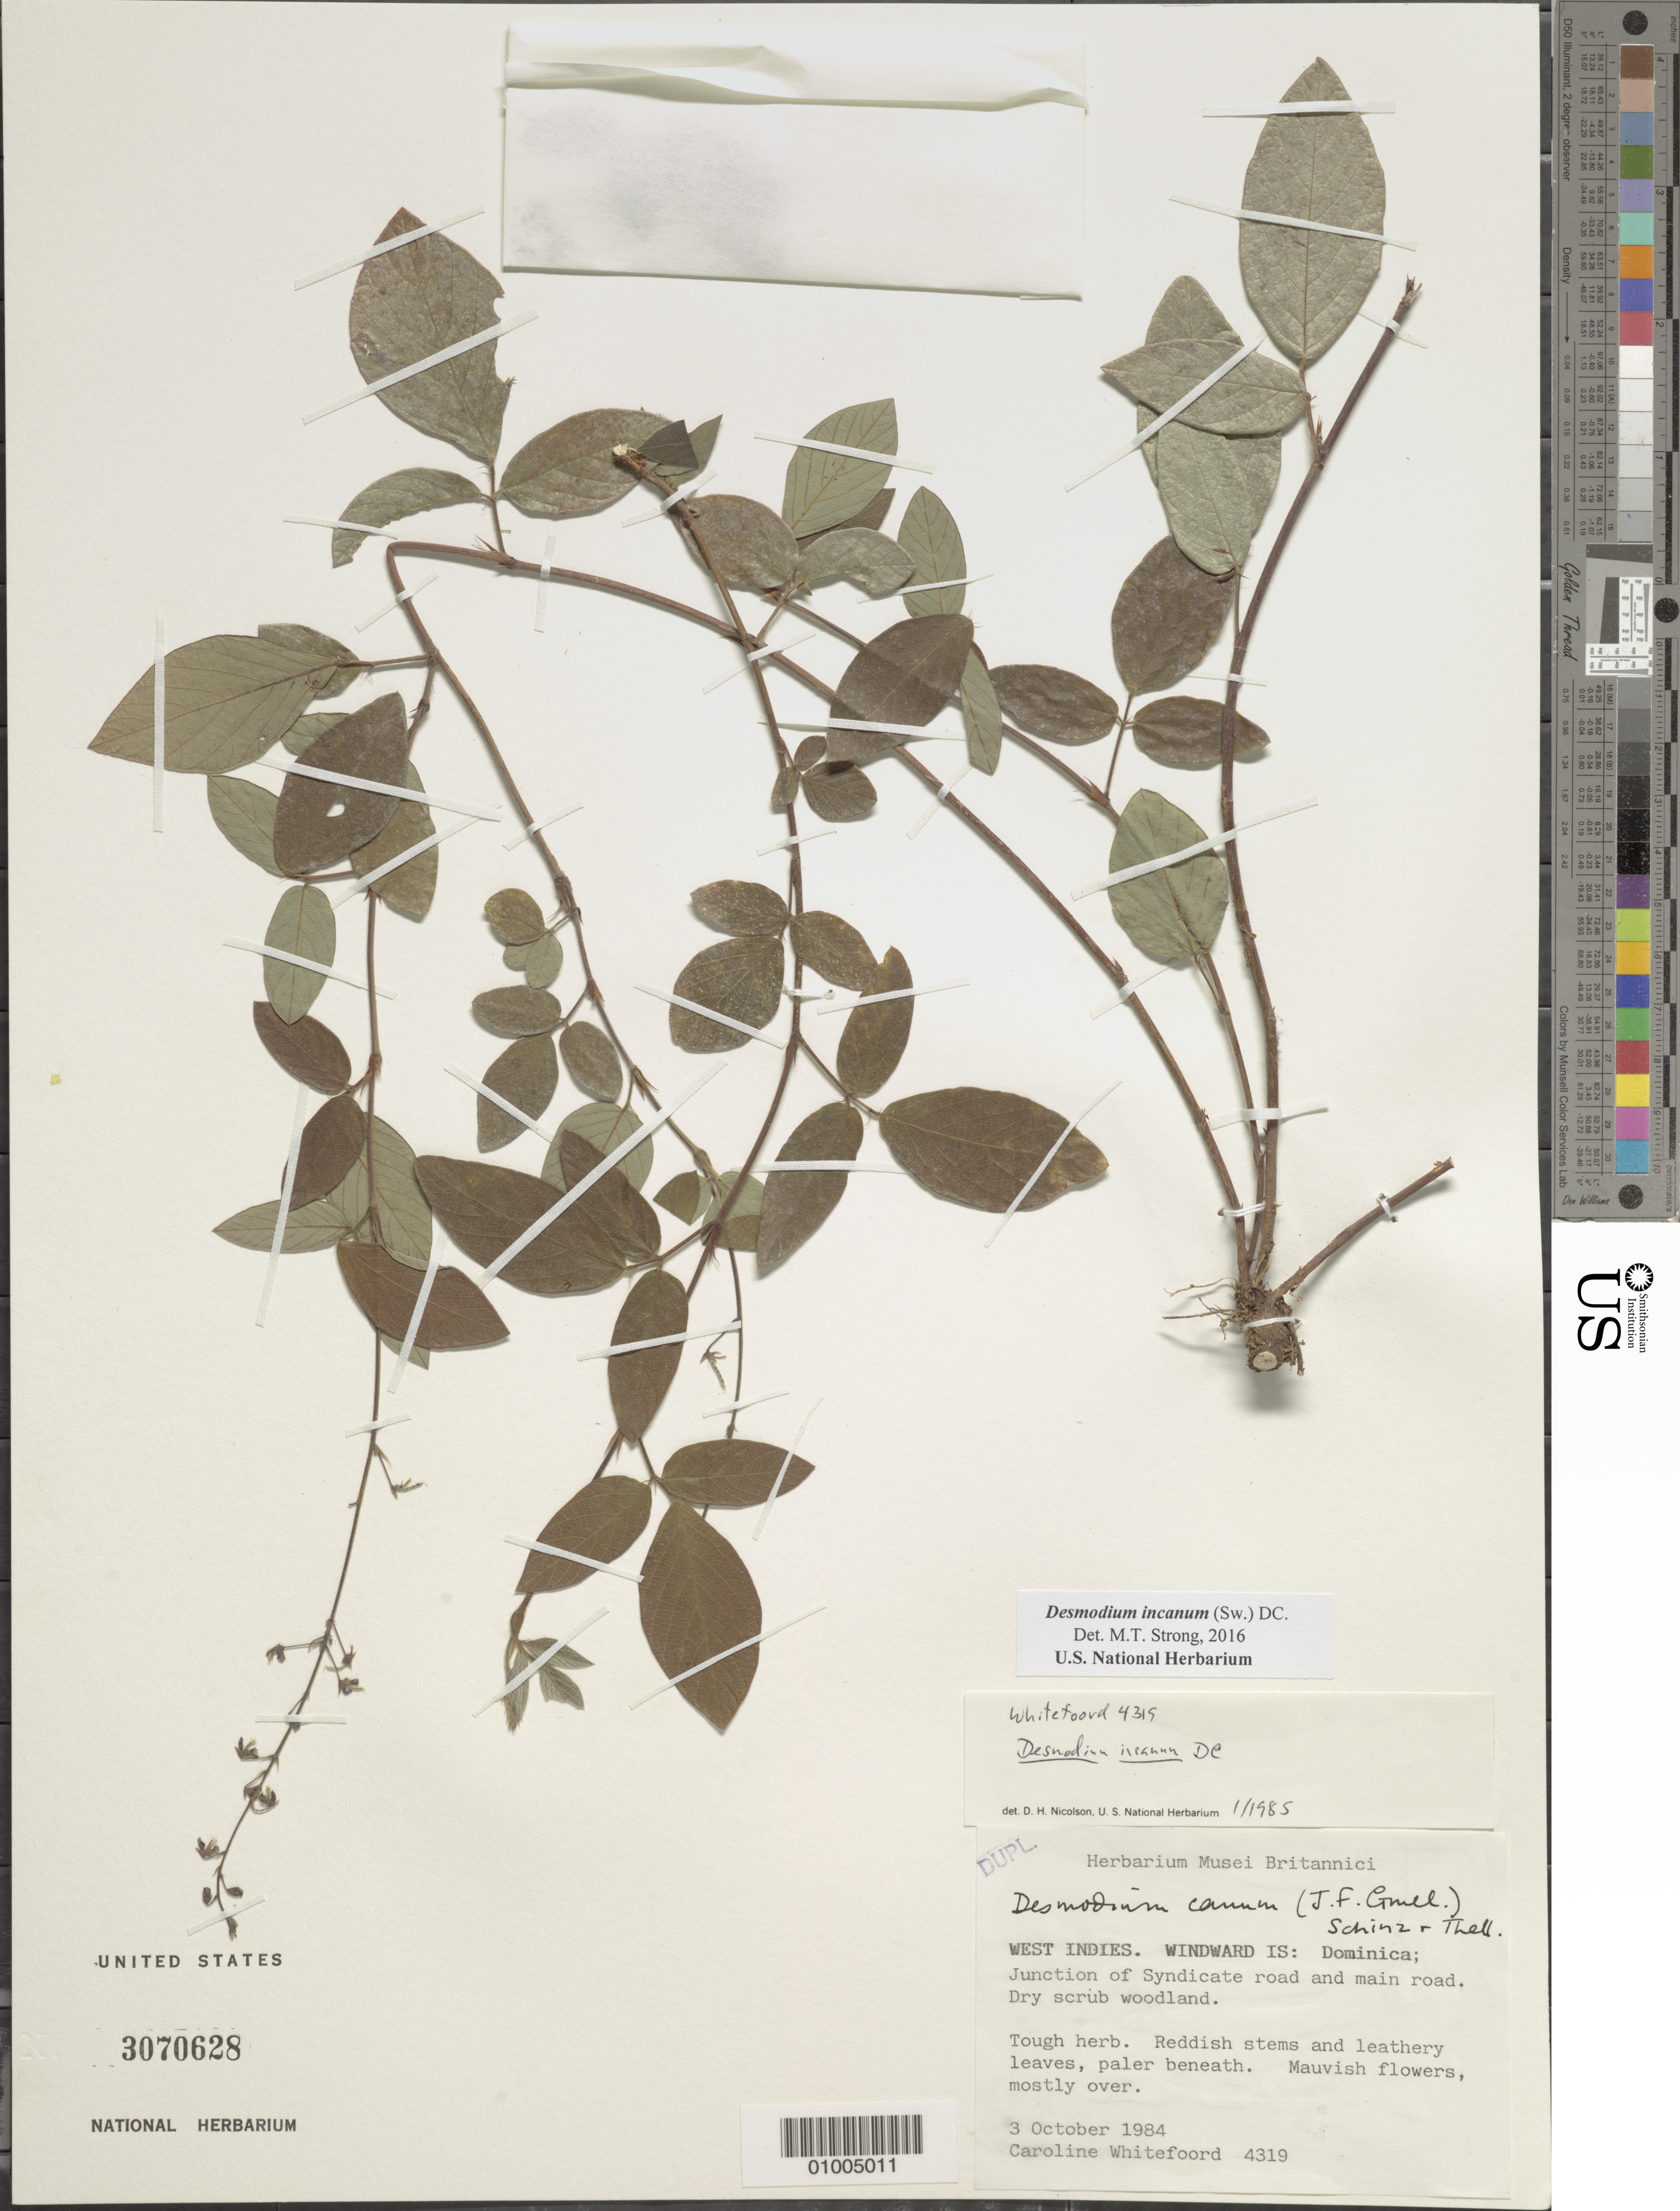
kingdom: Plantae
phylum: Tracheophyta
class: Magnoliopsida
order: Fabales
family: Fabaceae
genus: Desmodium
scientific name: Desmodium incanum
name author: (Sw.) DC.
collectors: C. Whitefoord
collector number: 4319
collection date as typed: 03 Oct 1984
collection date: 1984-10-03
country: Dominica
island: Dominica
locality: Junction of Syndicate road and main road. Dry scrub woodland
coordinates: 0 N, 0 E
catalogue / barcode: US 3070628